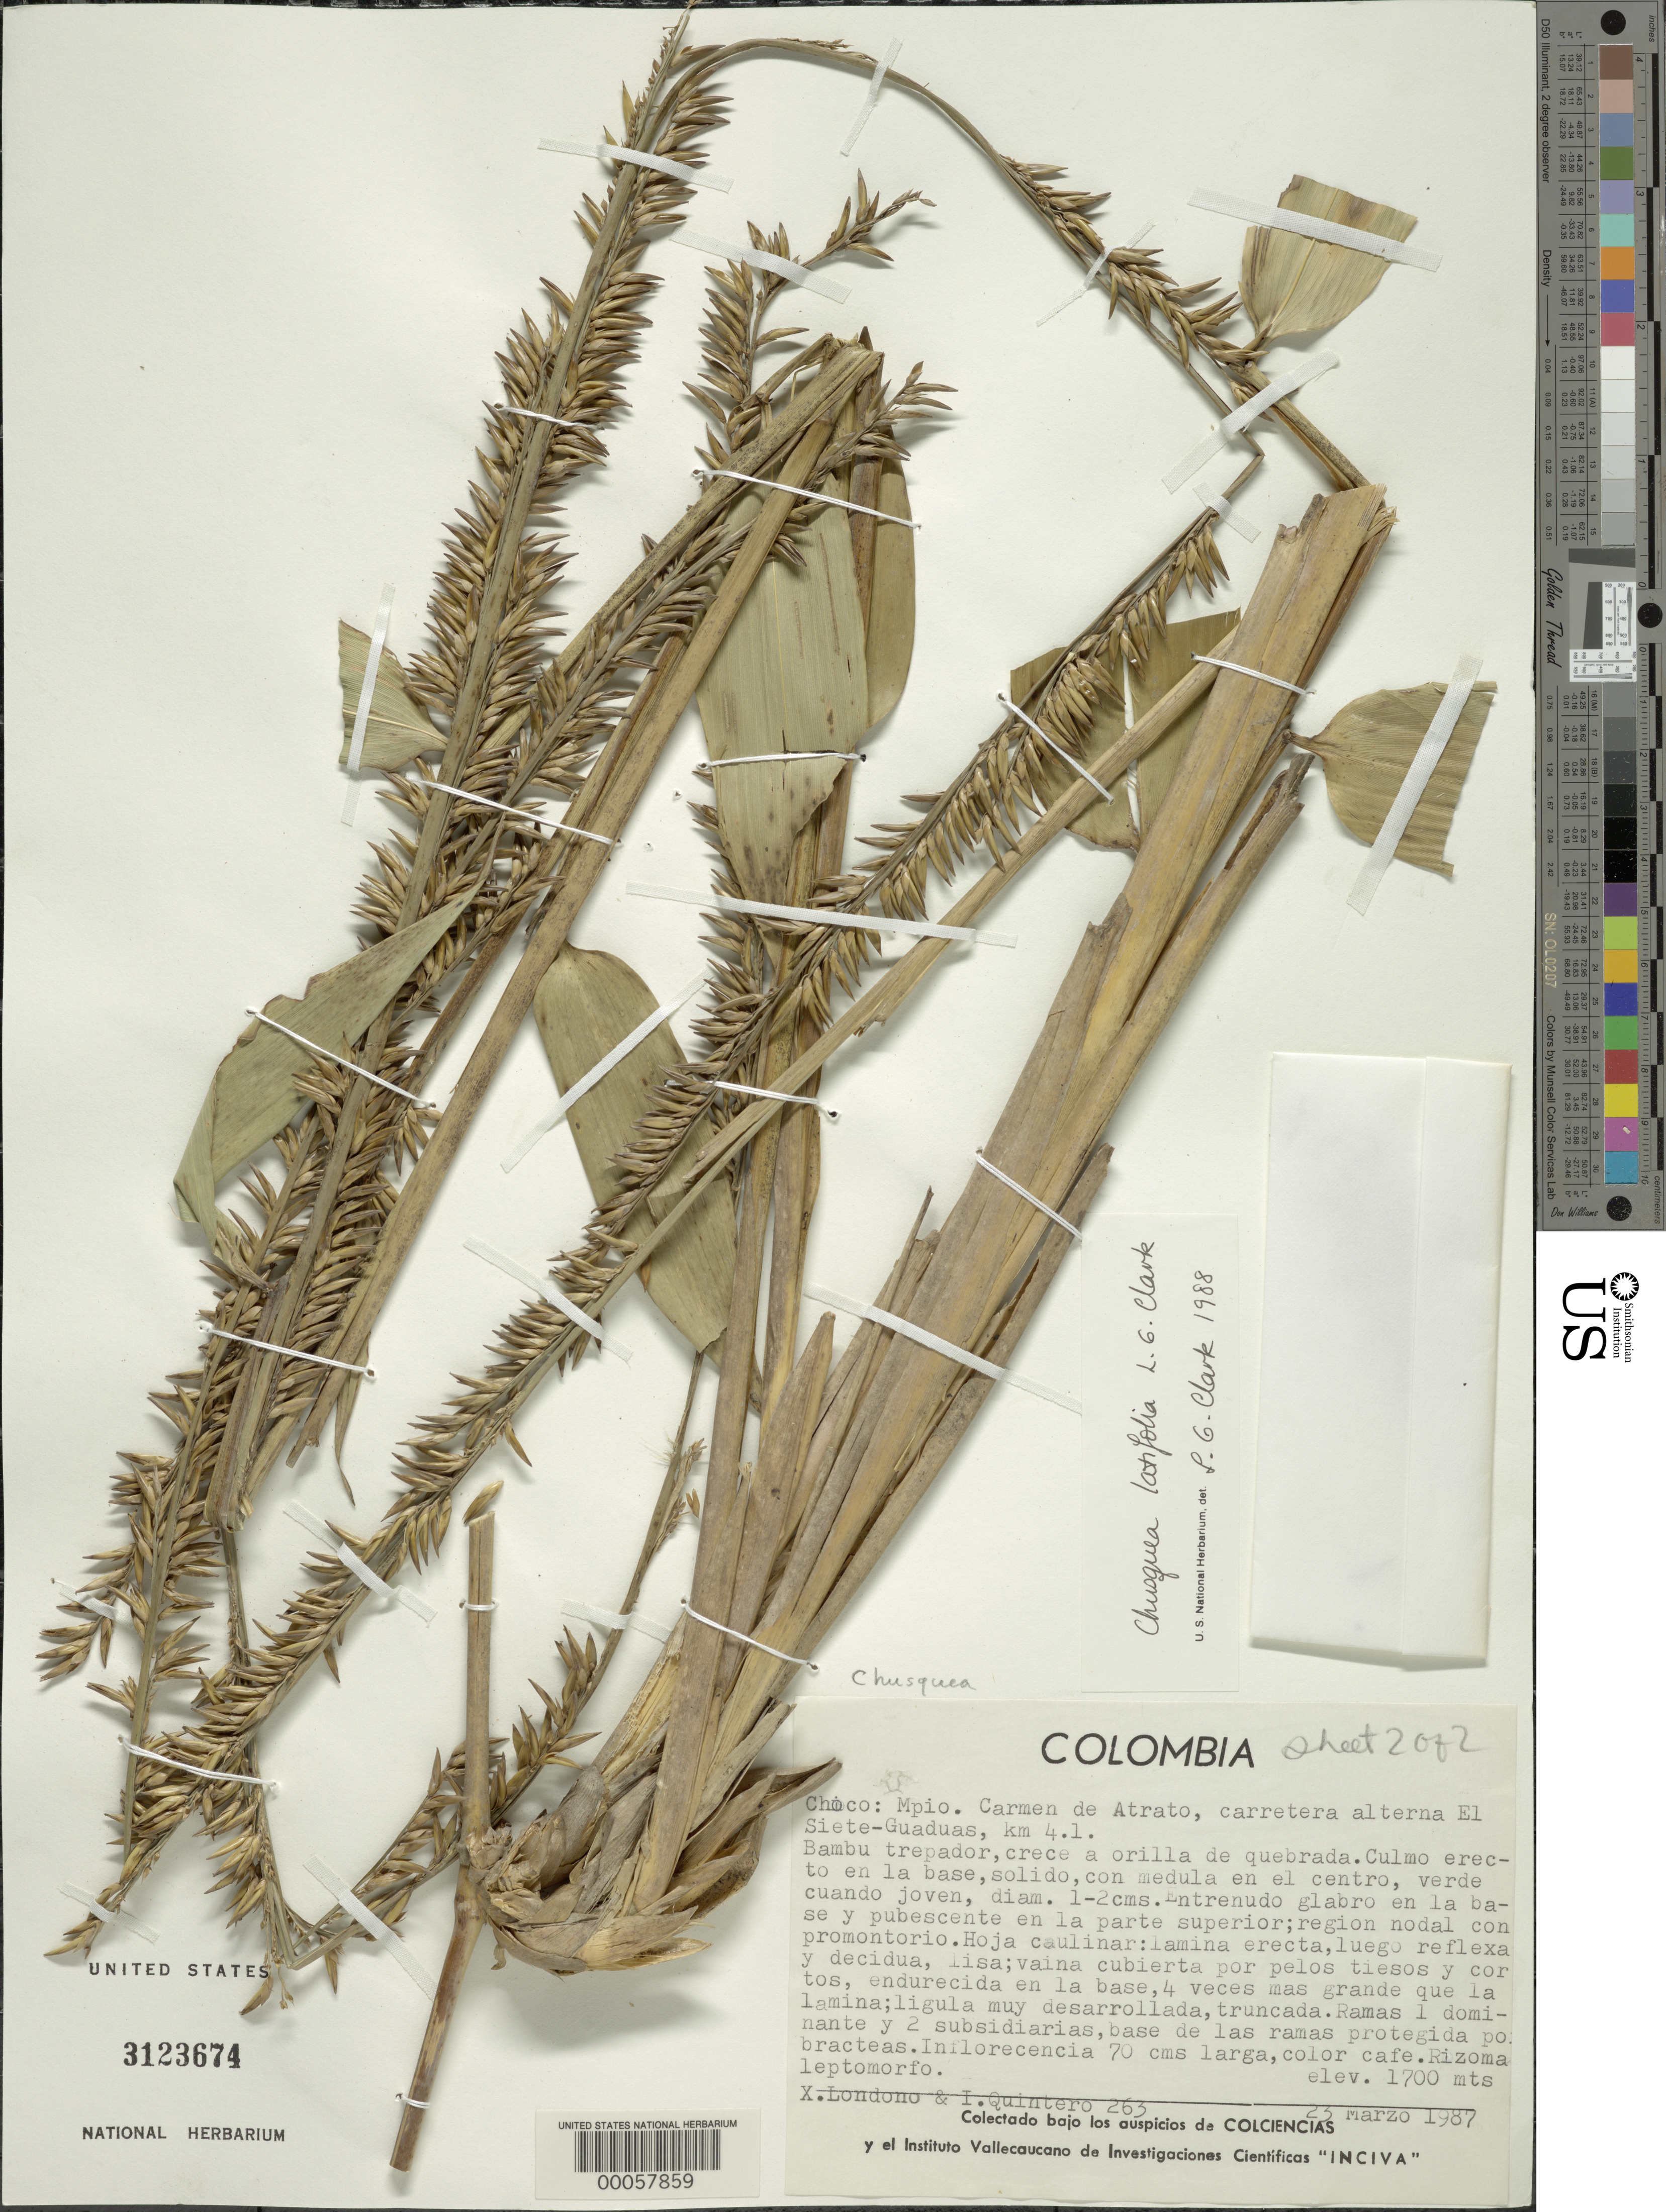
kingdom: Plantae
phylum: Tracheophyta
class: Liliopsida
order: Poales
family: Poaceae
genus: Chusquea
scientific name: Chusquea latifolia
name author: L.G. Clark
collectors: X. Londoño & I. Quintero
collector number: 263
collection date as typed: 23 Mar 1987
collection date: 1987-03-23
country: Colombia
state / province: Chocó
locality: Carmen de Atrato, alternate road el Siete-Guaduas, km 4.1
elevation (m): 1700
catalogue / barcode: US 3123674